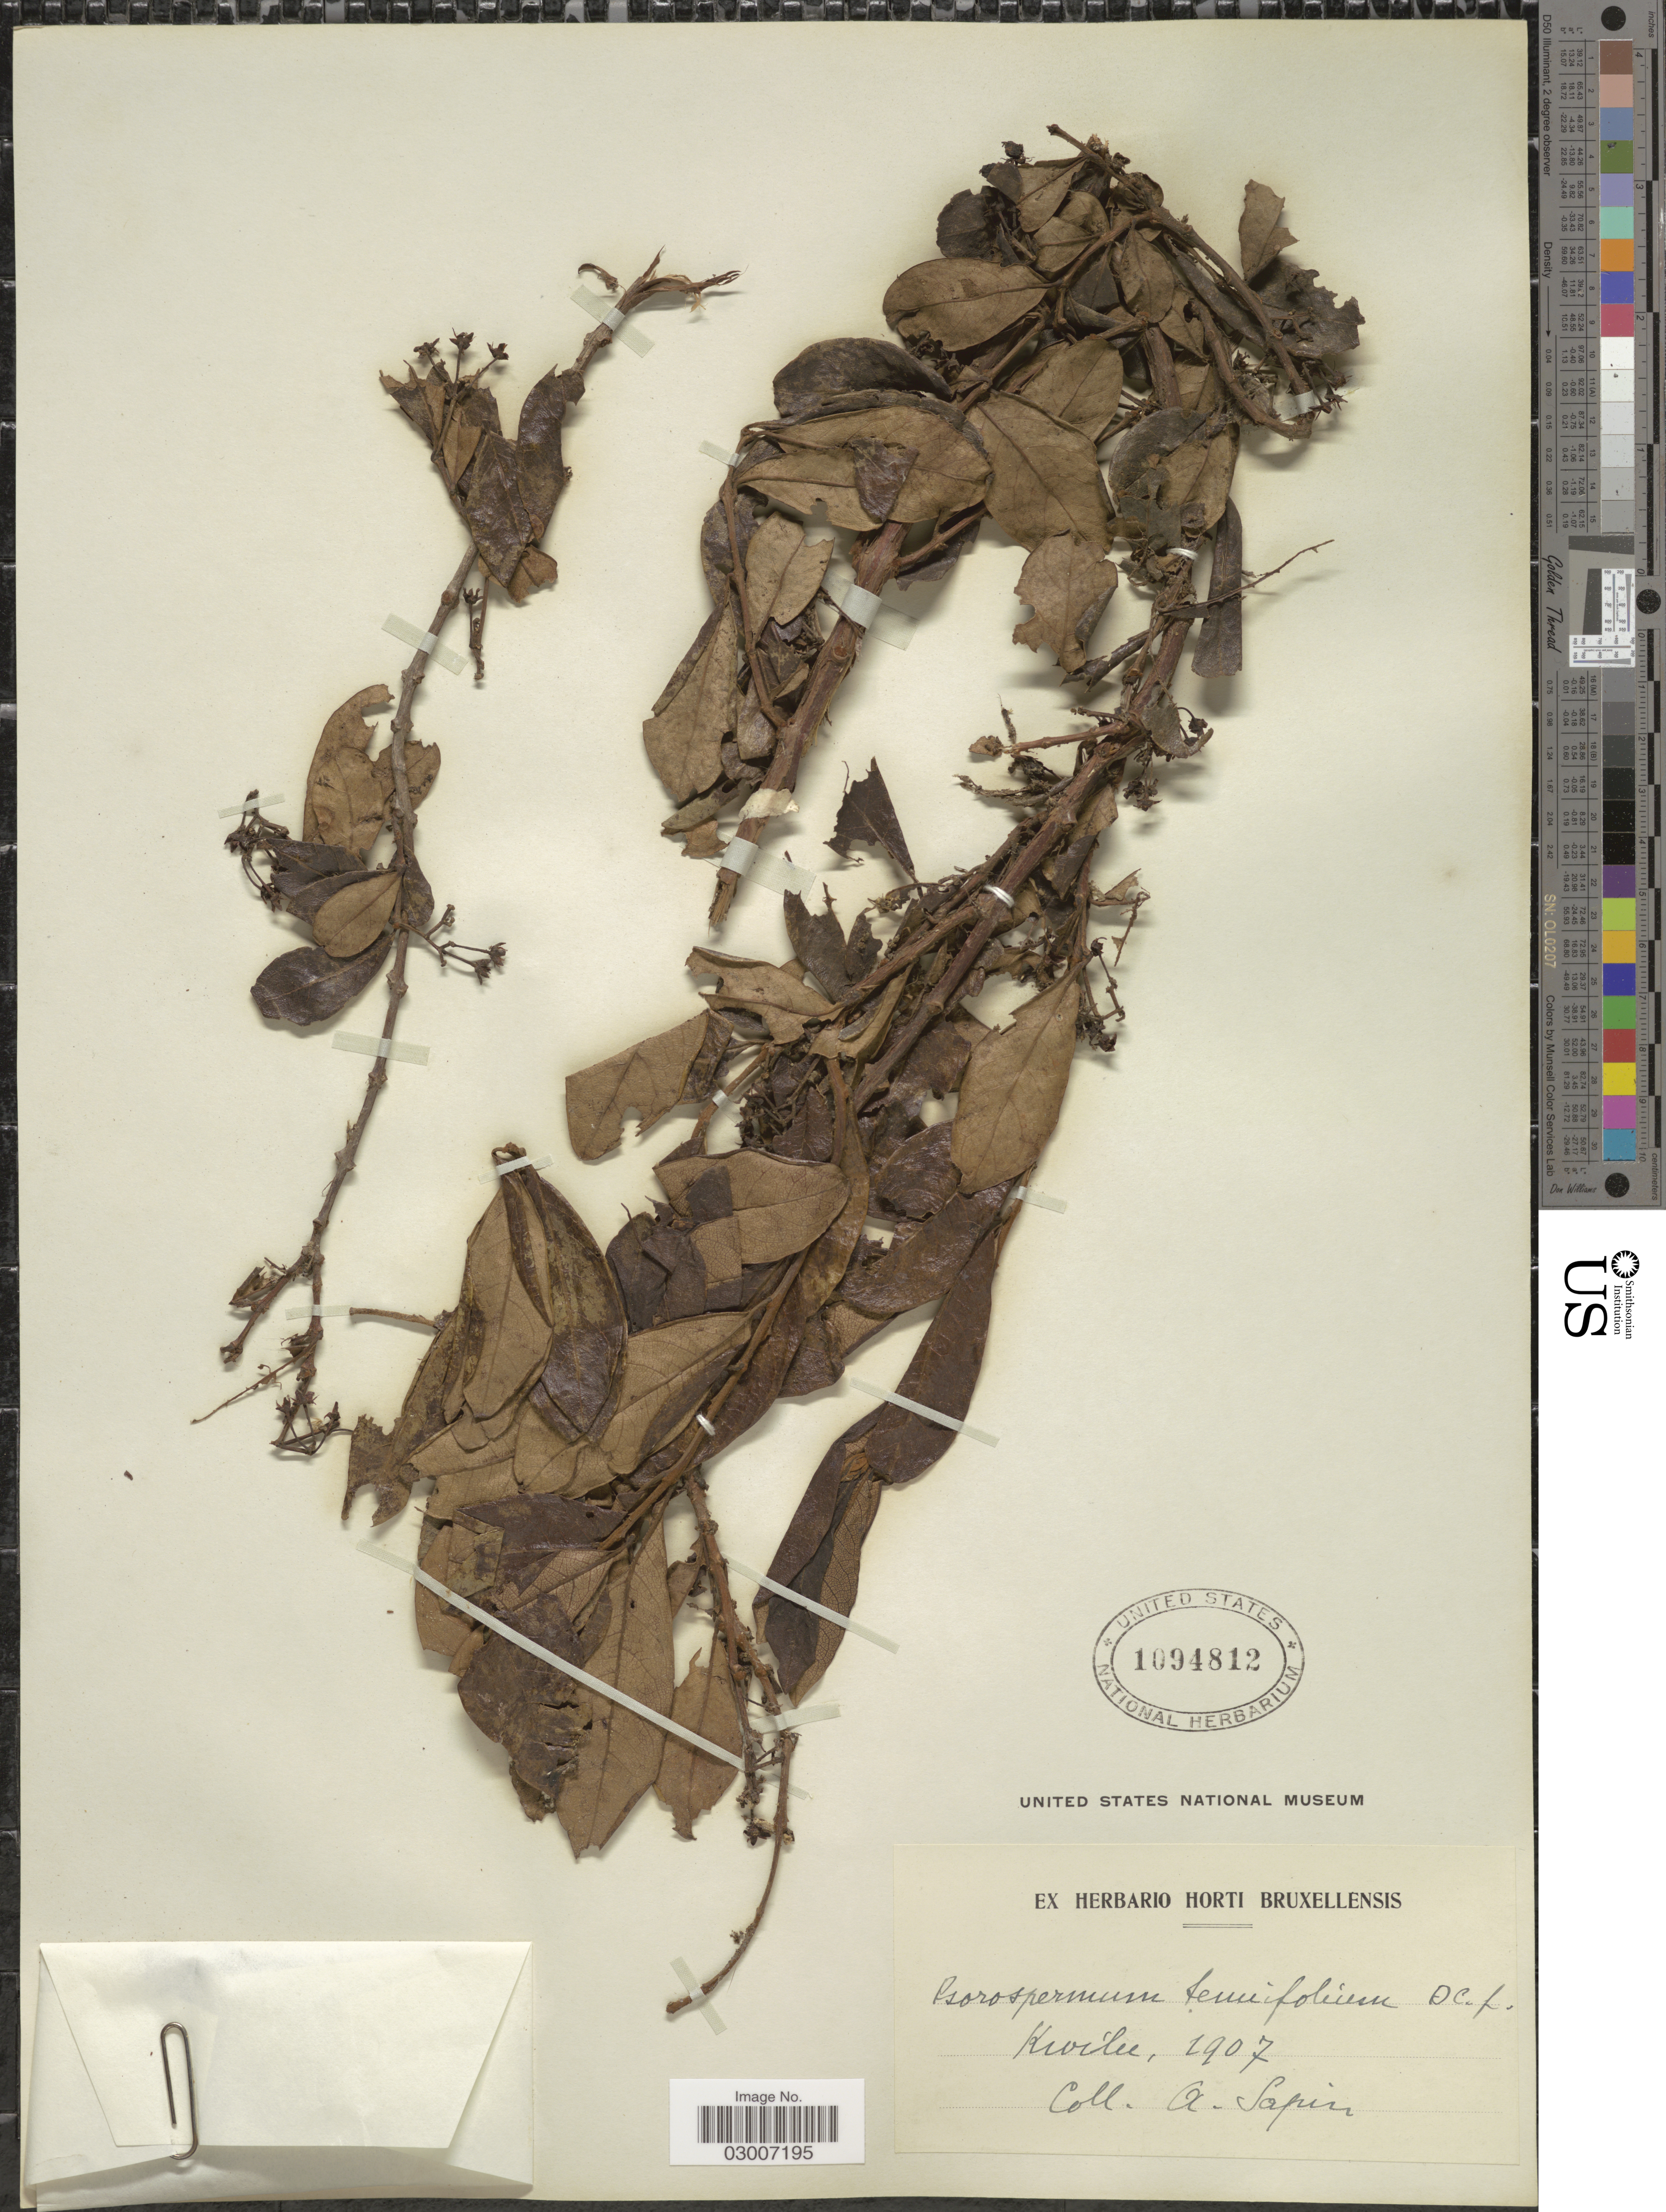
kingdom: Plantae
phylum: Tracheophyta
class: Magnoliopsida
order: Malpighiales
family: Hypericaceae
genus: Psorospermum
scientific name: Psorospermum tenuifolium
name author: Hook. f.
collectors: A. Sapin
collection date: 1907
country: Congo, Democratic Republic of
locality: Kwilu.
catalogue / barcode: US 1094812